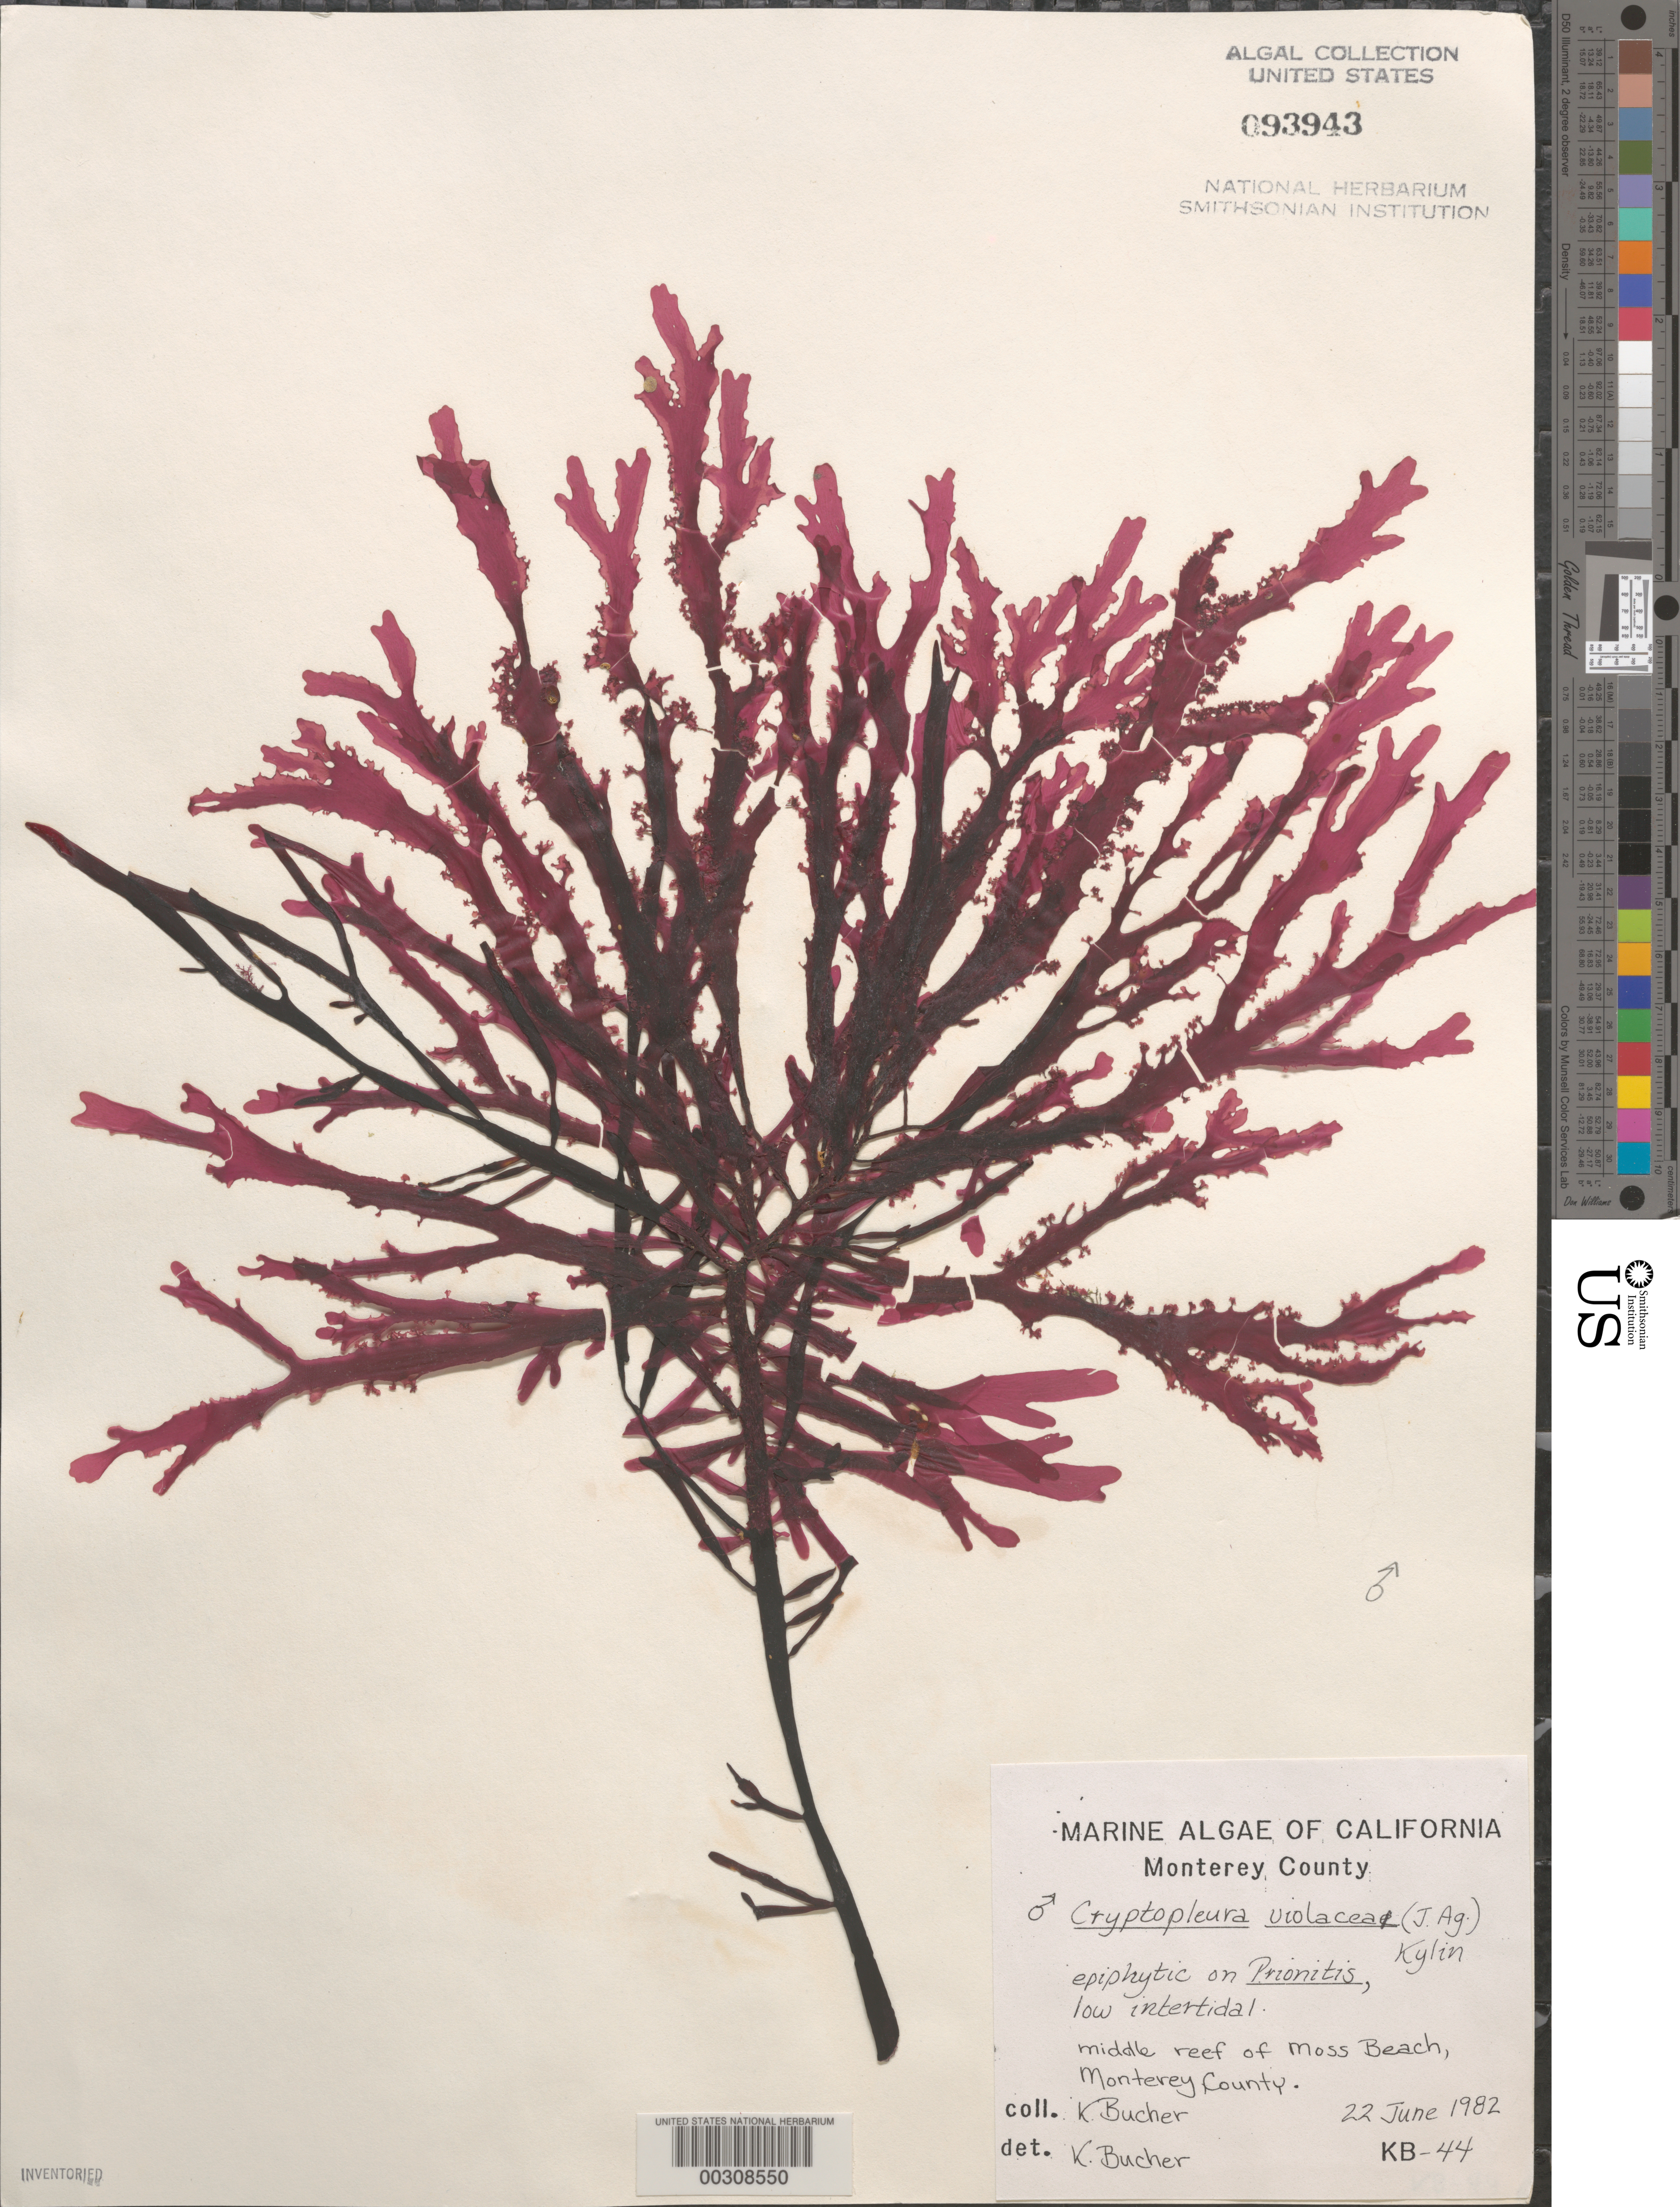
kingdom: Plantae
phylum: Rhodophyta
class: Florideophyceae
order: Ceramiales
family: Delesseriaceae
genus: Cryptopleura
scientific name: Cryptopleura violacea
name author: (J. Ag.) Kylin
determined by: Bucher, Katina E.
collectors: K. E. Bucher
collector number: KB-44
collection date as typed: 22 Jun 1982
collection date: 1982-06-22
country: United States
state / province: California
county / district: Monterey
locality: Middle Reef of Moss Beach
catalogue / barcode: US 93943